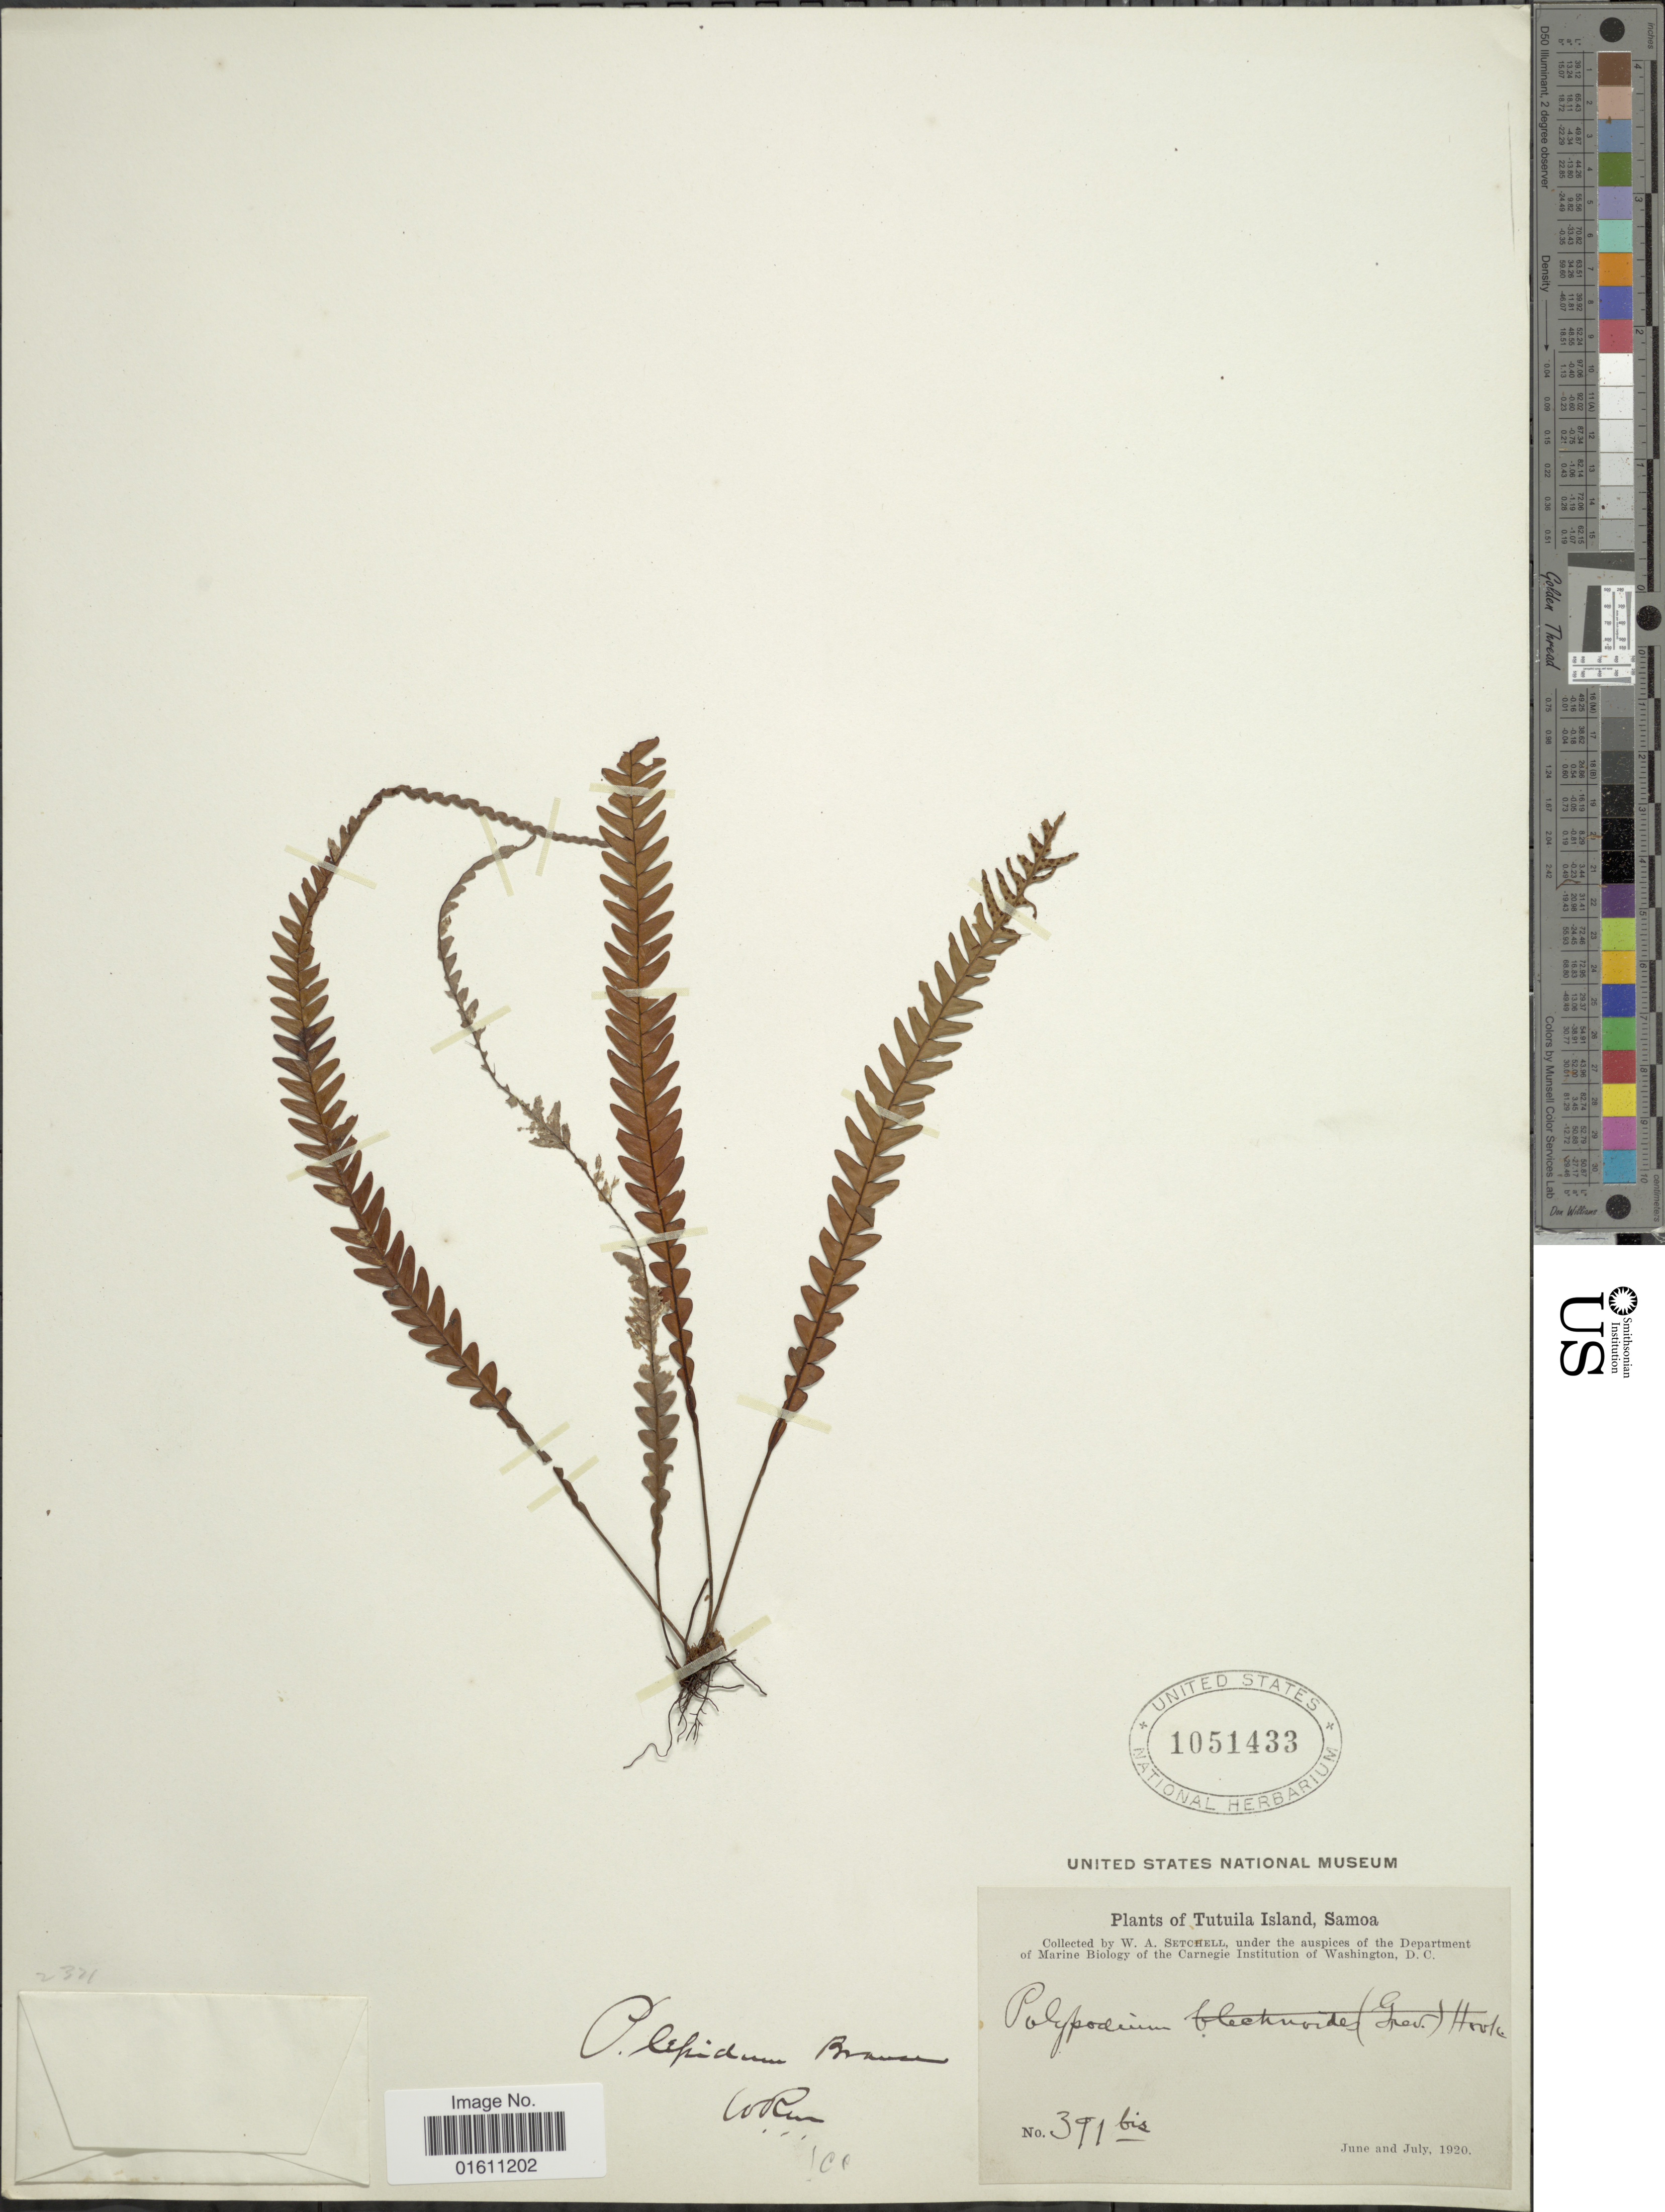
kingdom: Plantae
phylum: Tracheophyta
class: Polypodiopsida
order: Polypodiales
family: Polypodiaceae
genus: Ctenopterella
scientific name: Ctenopterella blechnoides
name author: (Grev.) Parris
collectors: W. Setchell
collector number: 391bis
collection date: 1920-06/1920-07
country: American Samoa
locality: Tutuila Island,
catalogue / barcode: US 1051433